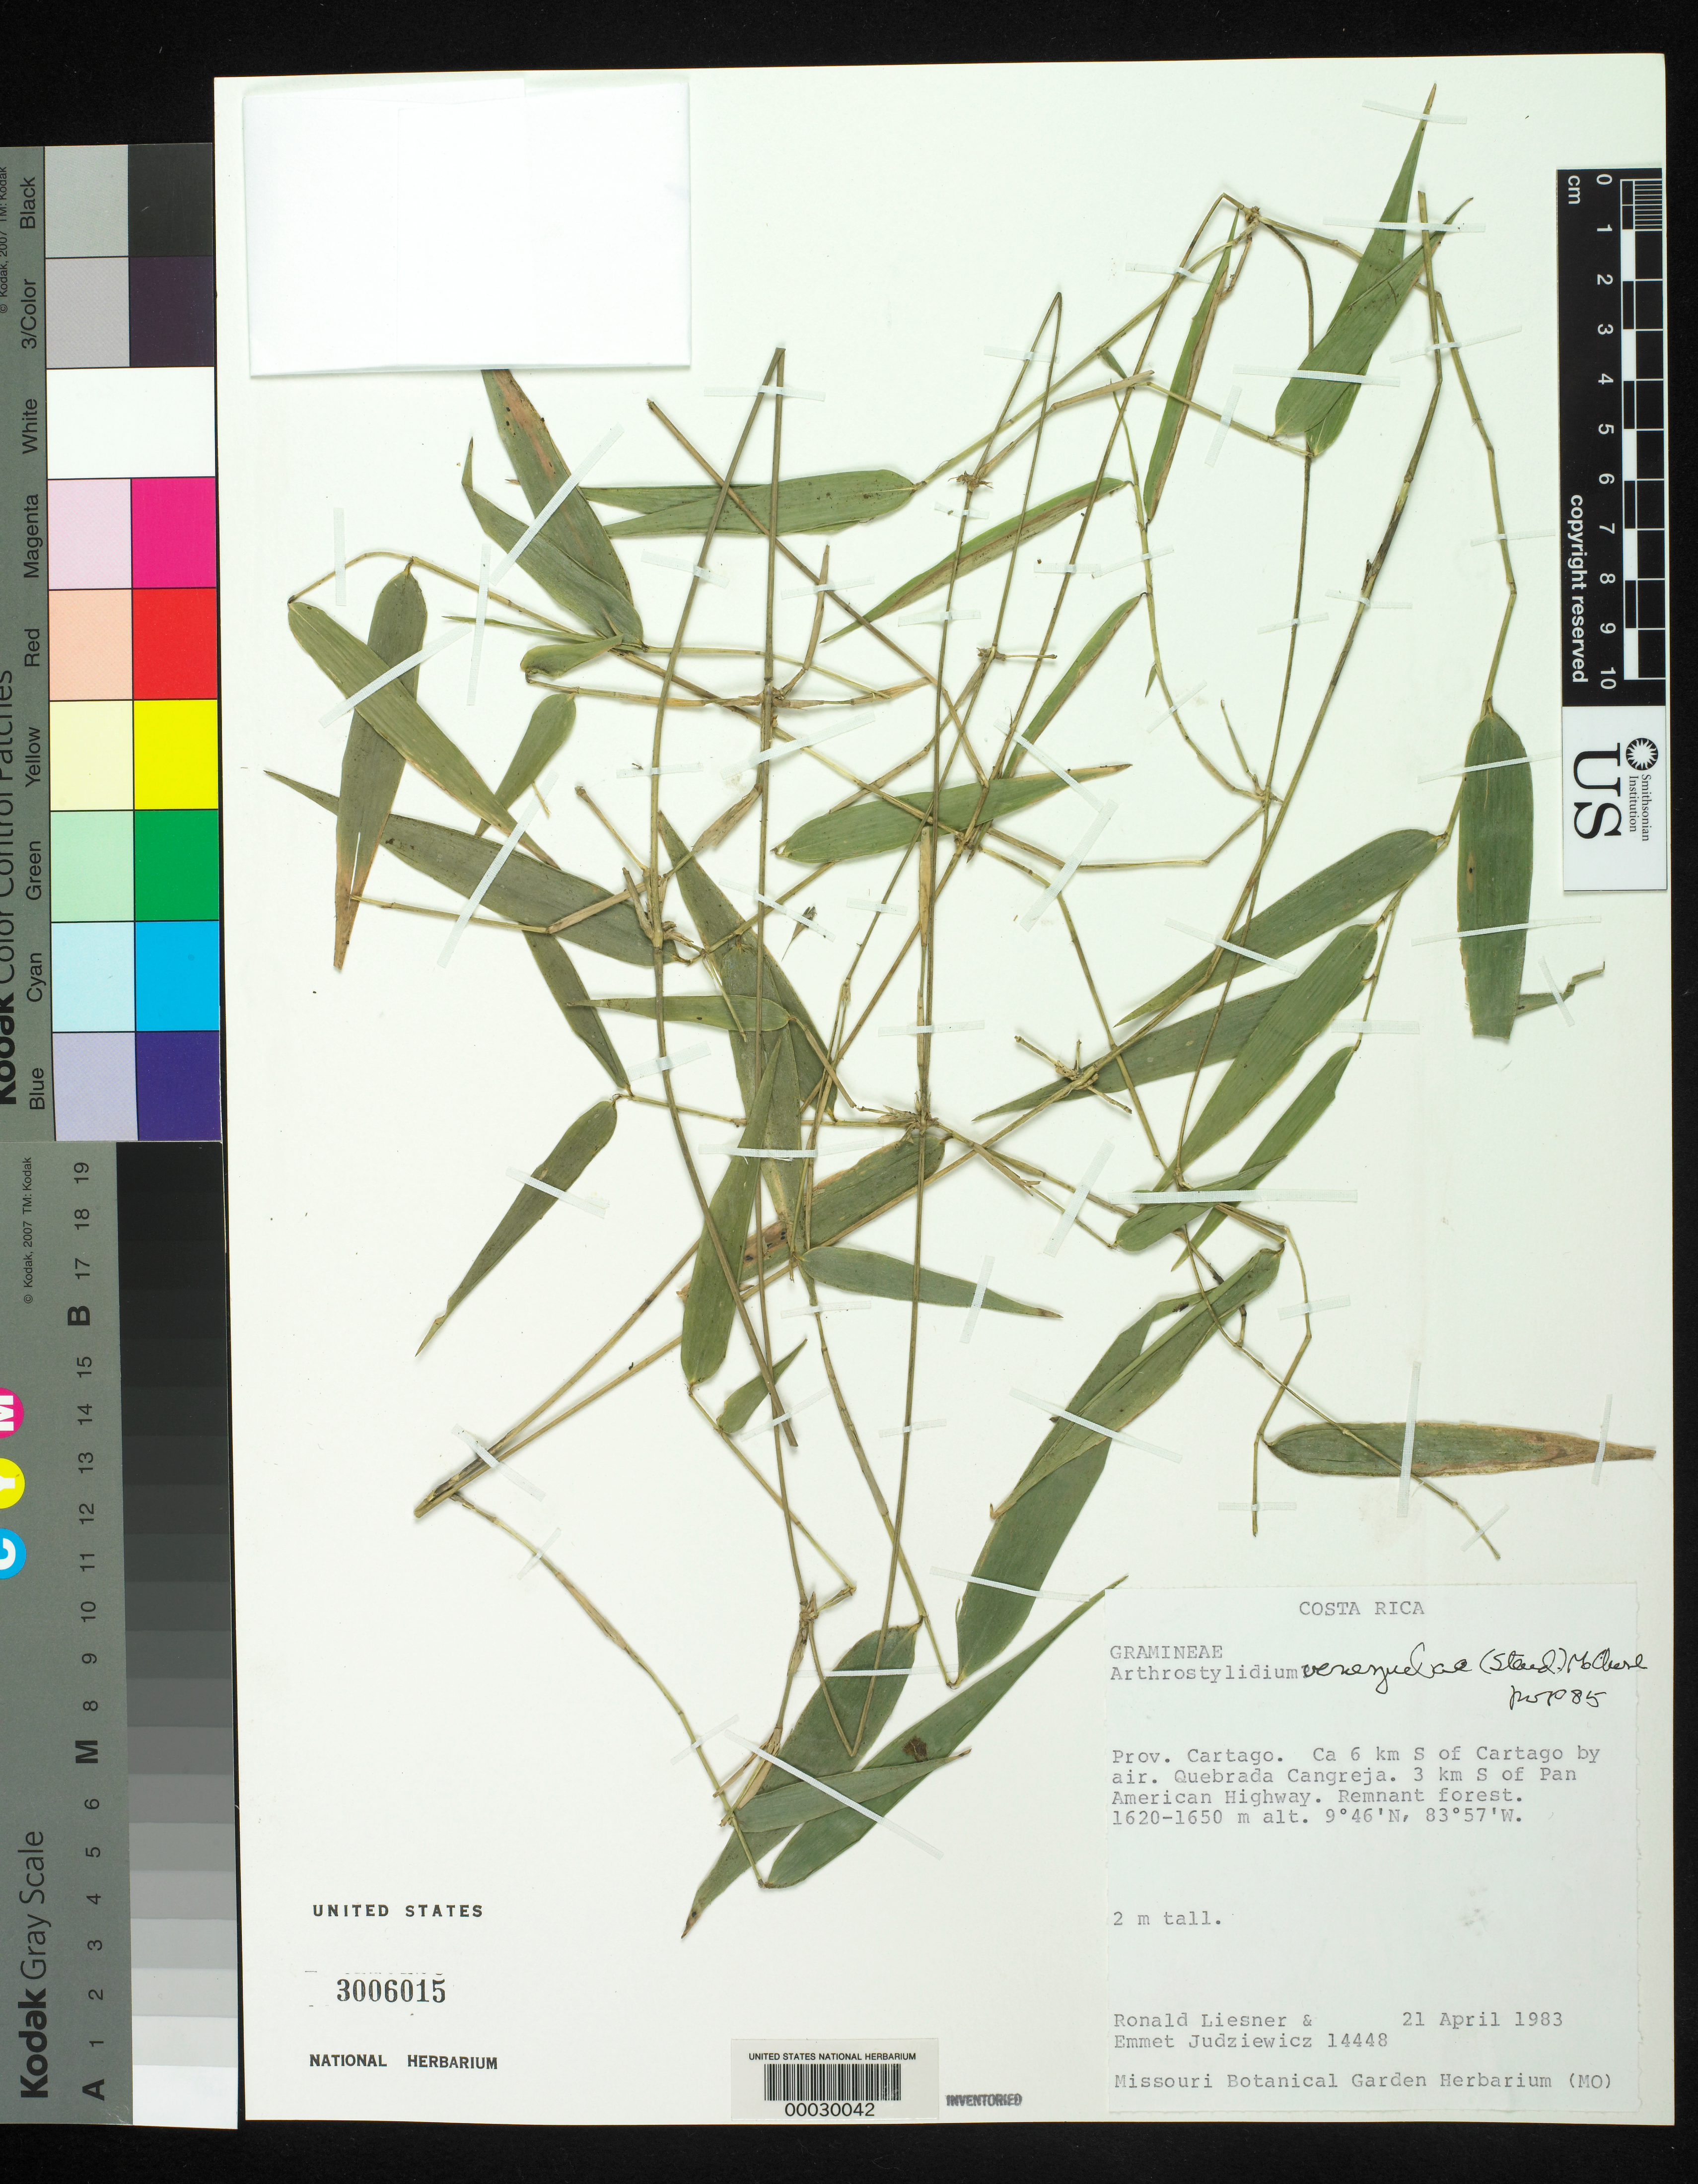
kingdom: Plantae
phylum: Tracheophyta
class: Liliopsida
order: Poales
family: Poaceae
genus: Arthrostylidium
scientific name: Arthrostylidium venezuelae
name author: (Steud.) McClure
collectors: R. L. Liesner & E. J. Judziewicz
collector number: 14448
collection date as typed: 21 Apr 1983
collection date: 1983-04-21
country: Costa Rica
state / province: Cartago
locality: Quebrada Canglreja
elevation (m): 1620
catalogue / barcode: US 3006015